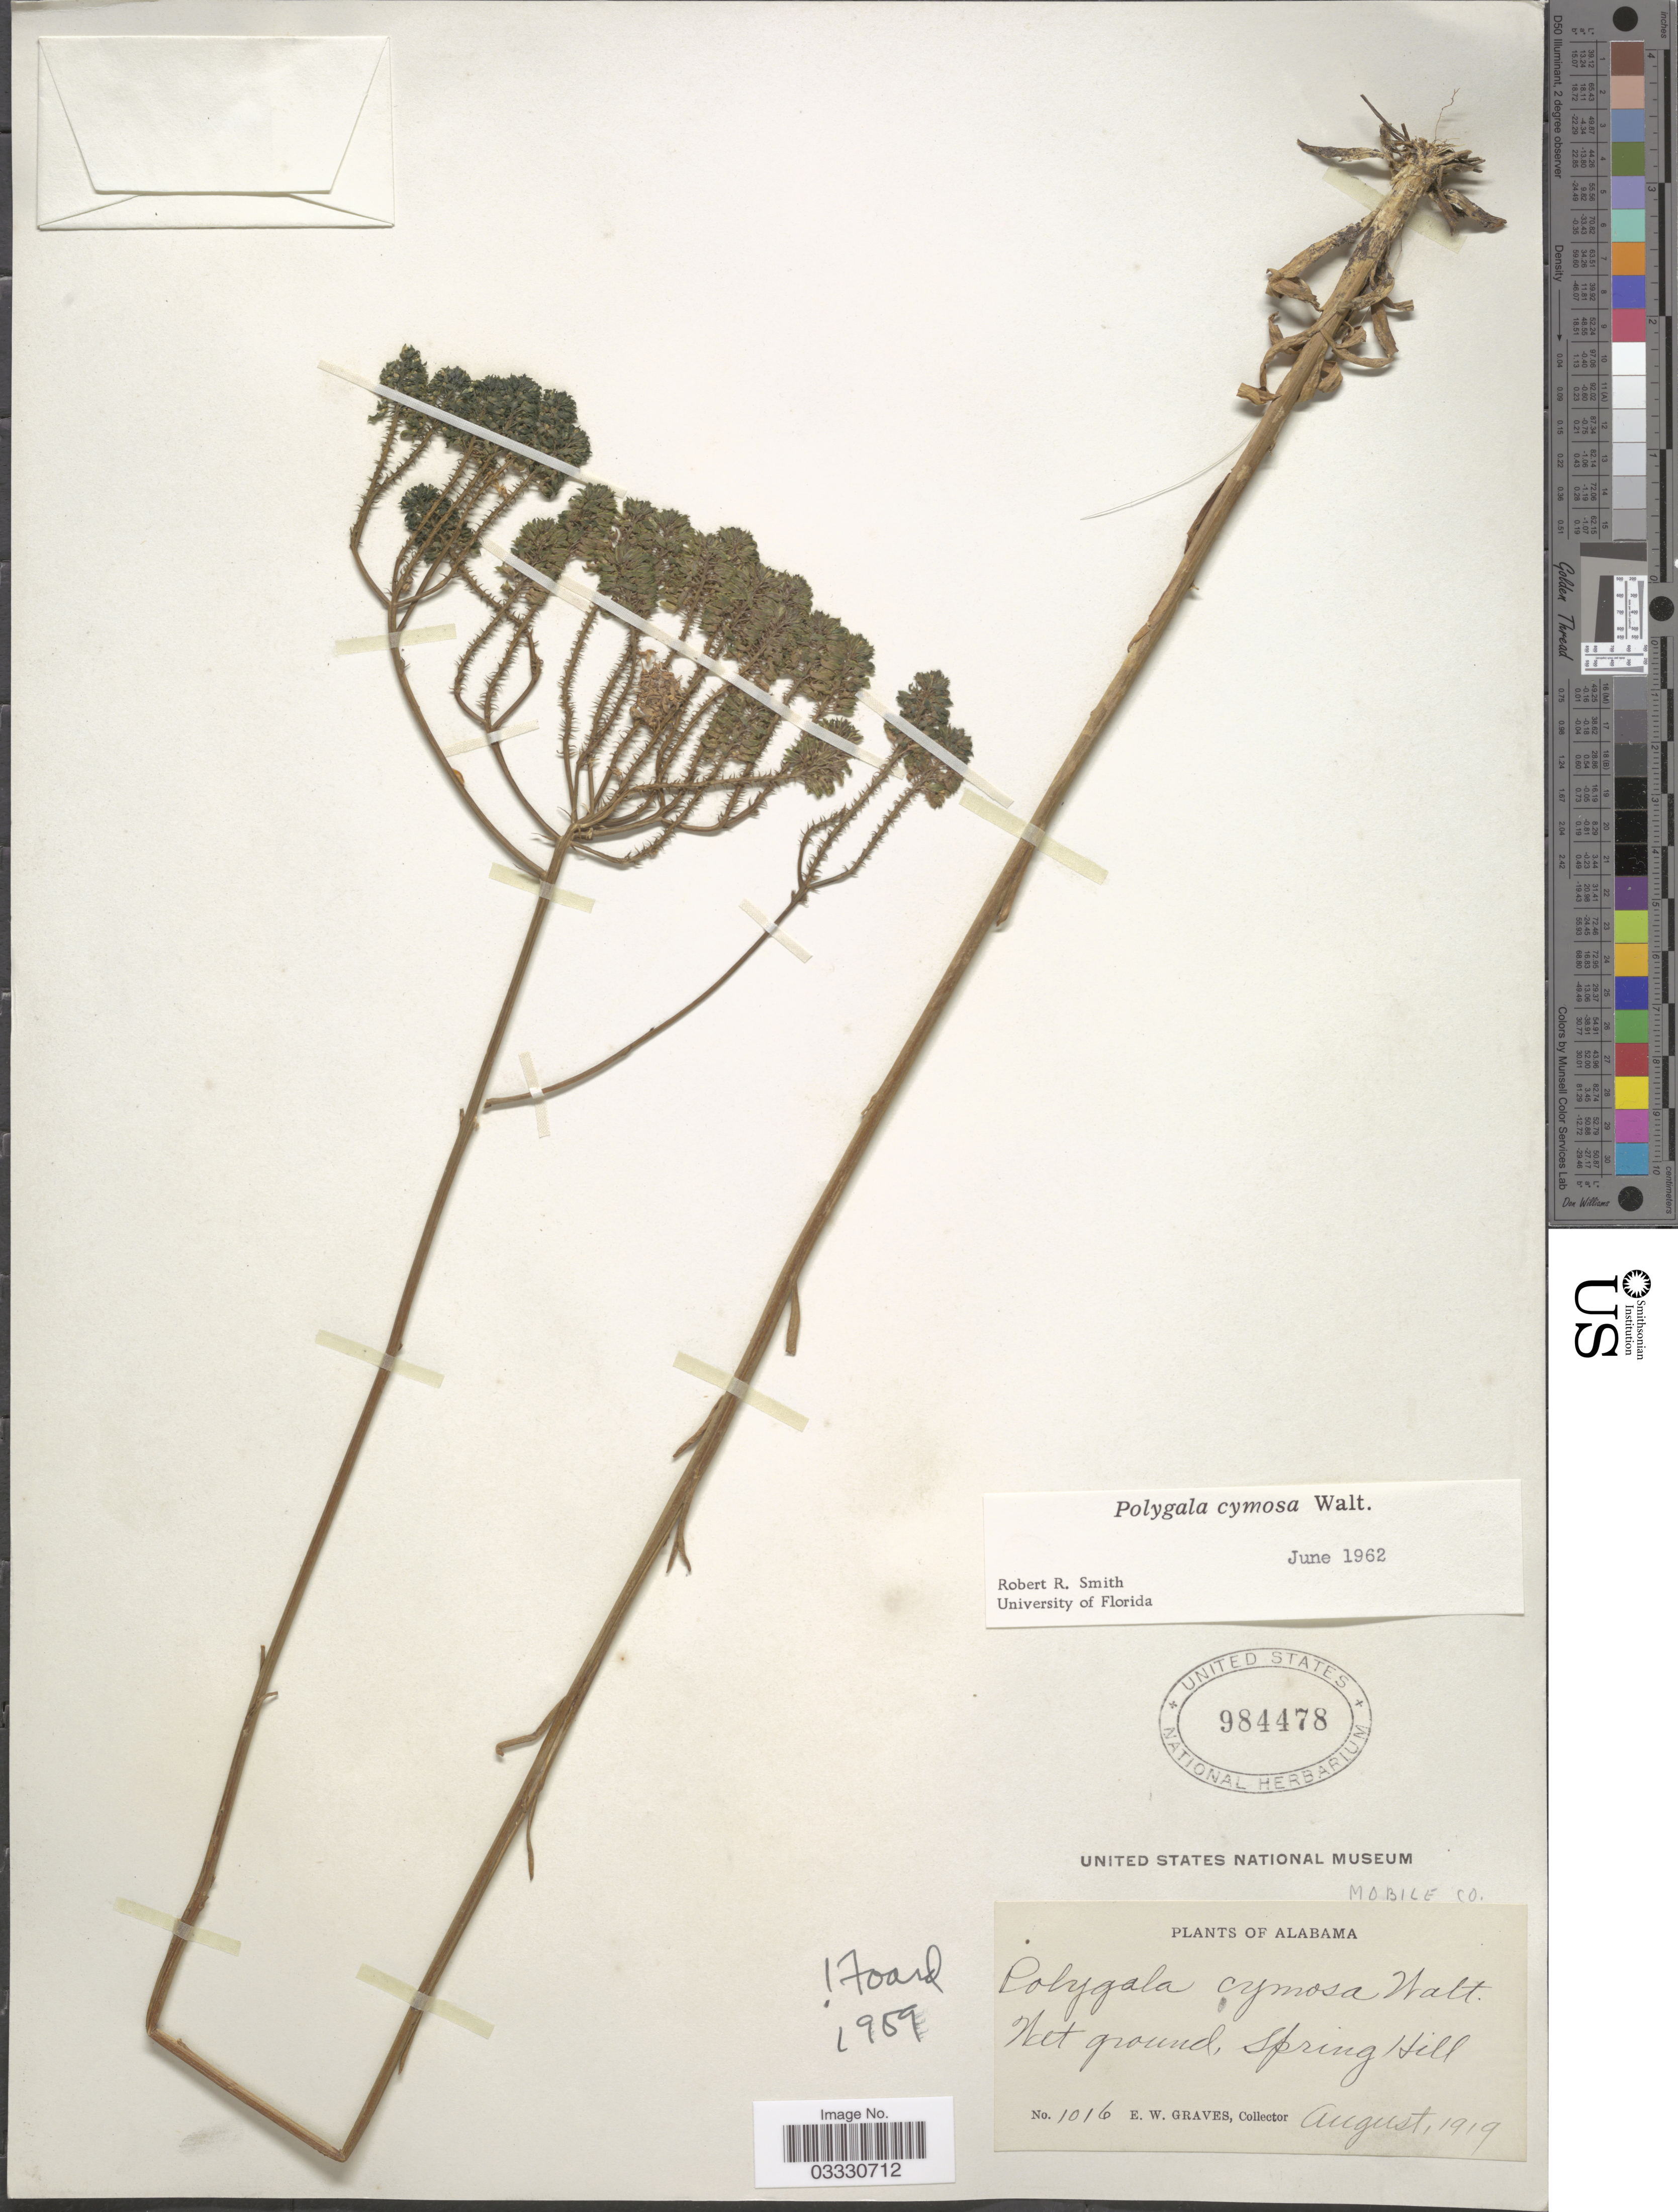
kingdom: Plantae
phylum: Tracheophyta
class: Magnoliopsida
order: Fabales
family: Polygalaceae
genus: Polygala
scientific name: Polygala cymosa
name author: Walter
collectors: E. Graves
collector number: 1016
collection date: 1919-08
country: United States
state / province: Alabama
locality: Mobile Co. Wet ground, Spring Hill.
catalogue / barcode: US 984478